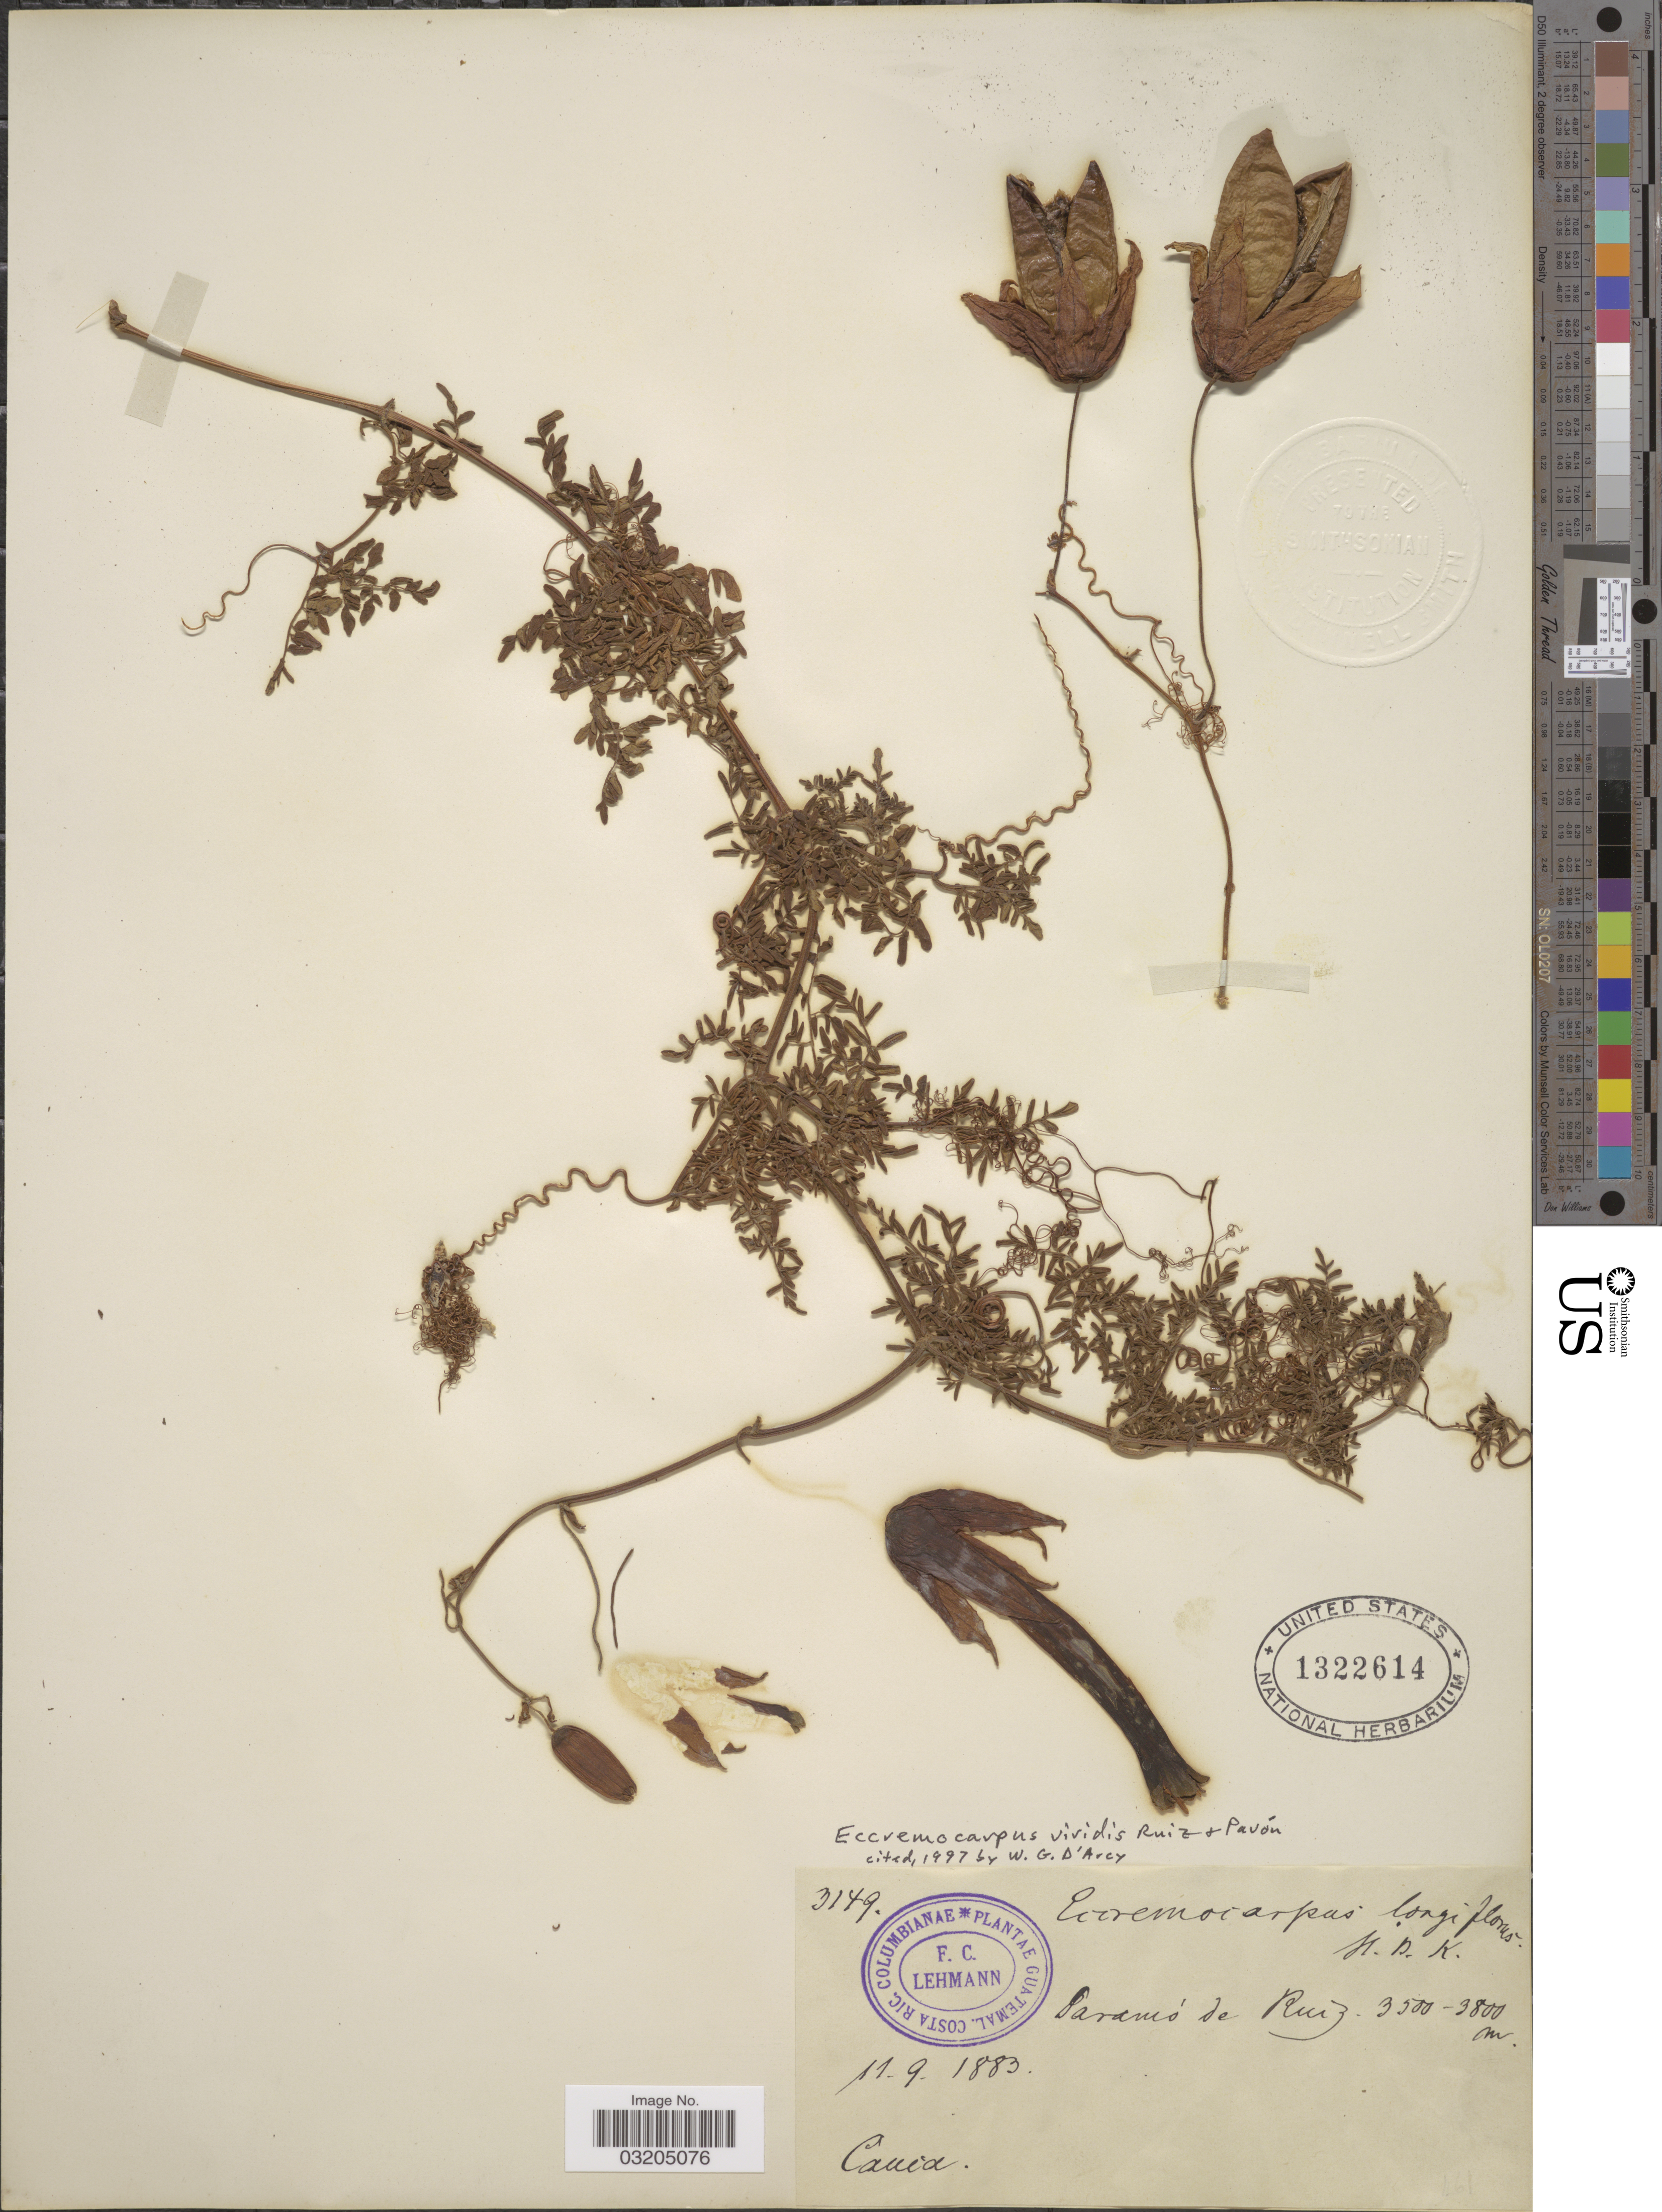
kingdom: Plantae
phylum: Tracheophyta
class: Magnoliopsida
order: Lamiales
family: Bignoniaceae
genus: Eccremocarpus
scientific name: Eccremocarpus viridis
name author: Ruiz & Pav.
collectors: F. C. Lehmann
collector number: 3149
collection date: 1883-09-11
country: Colombia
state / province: Cauca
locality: Paramó de Ruiz.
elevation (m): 3500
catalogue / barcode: US 1322614